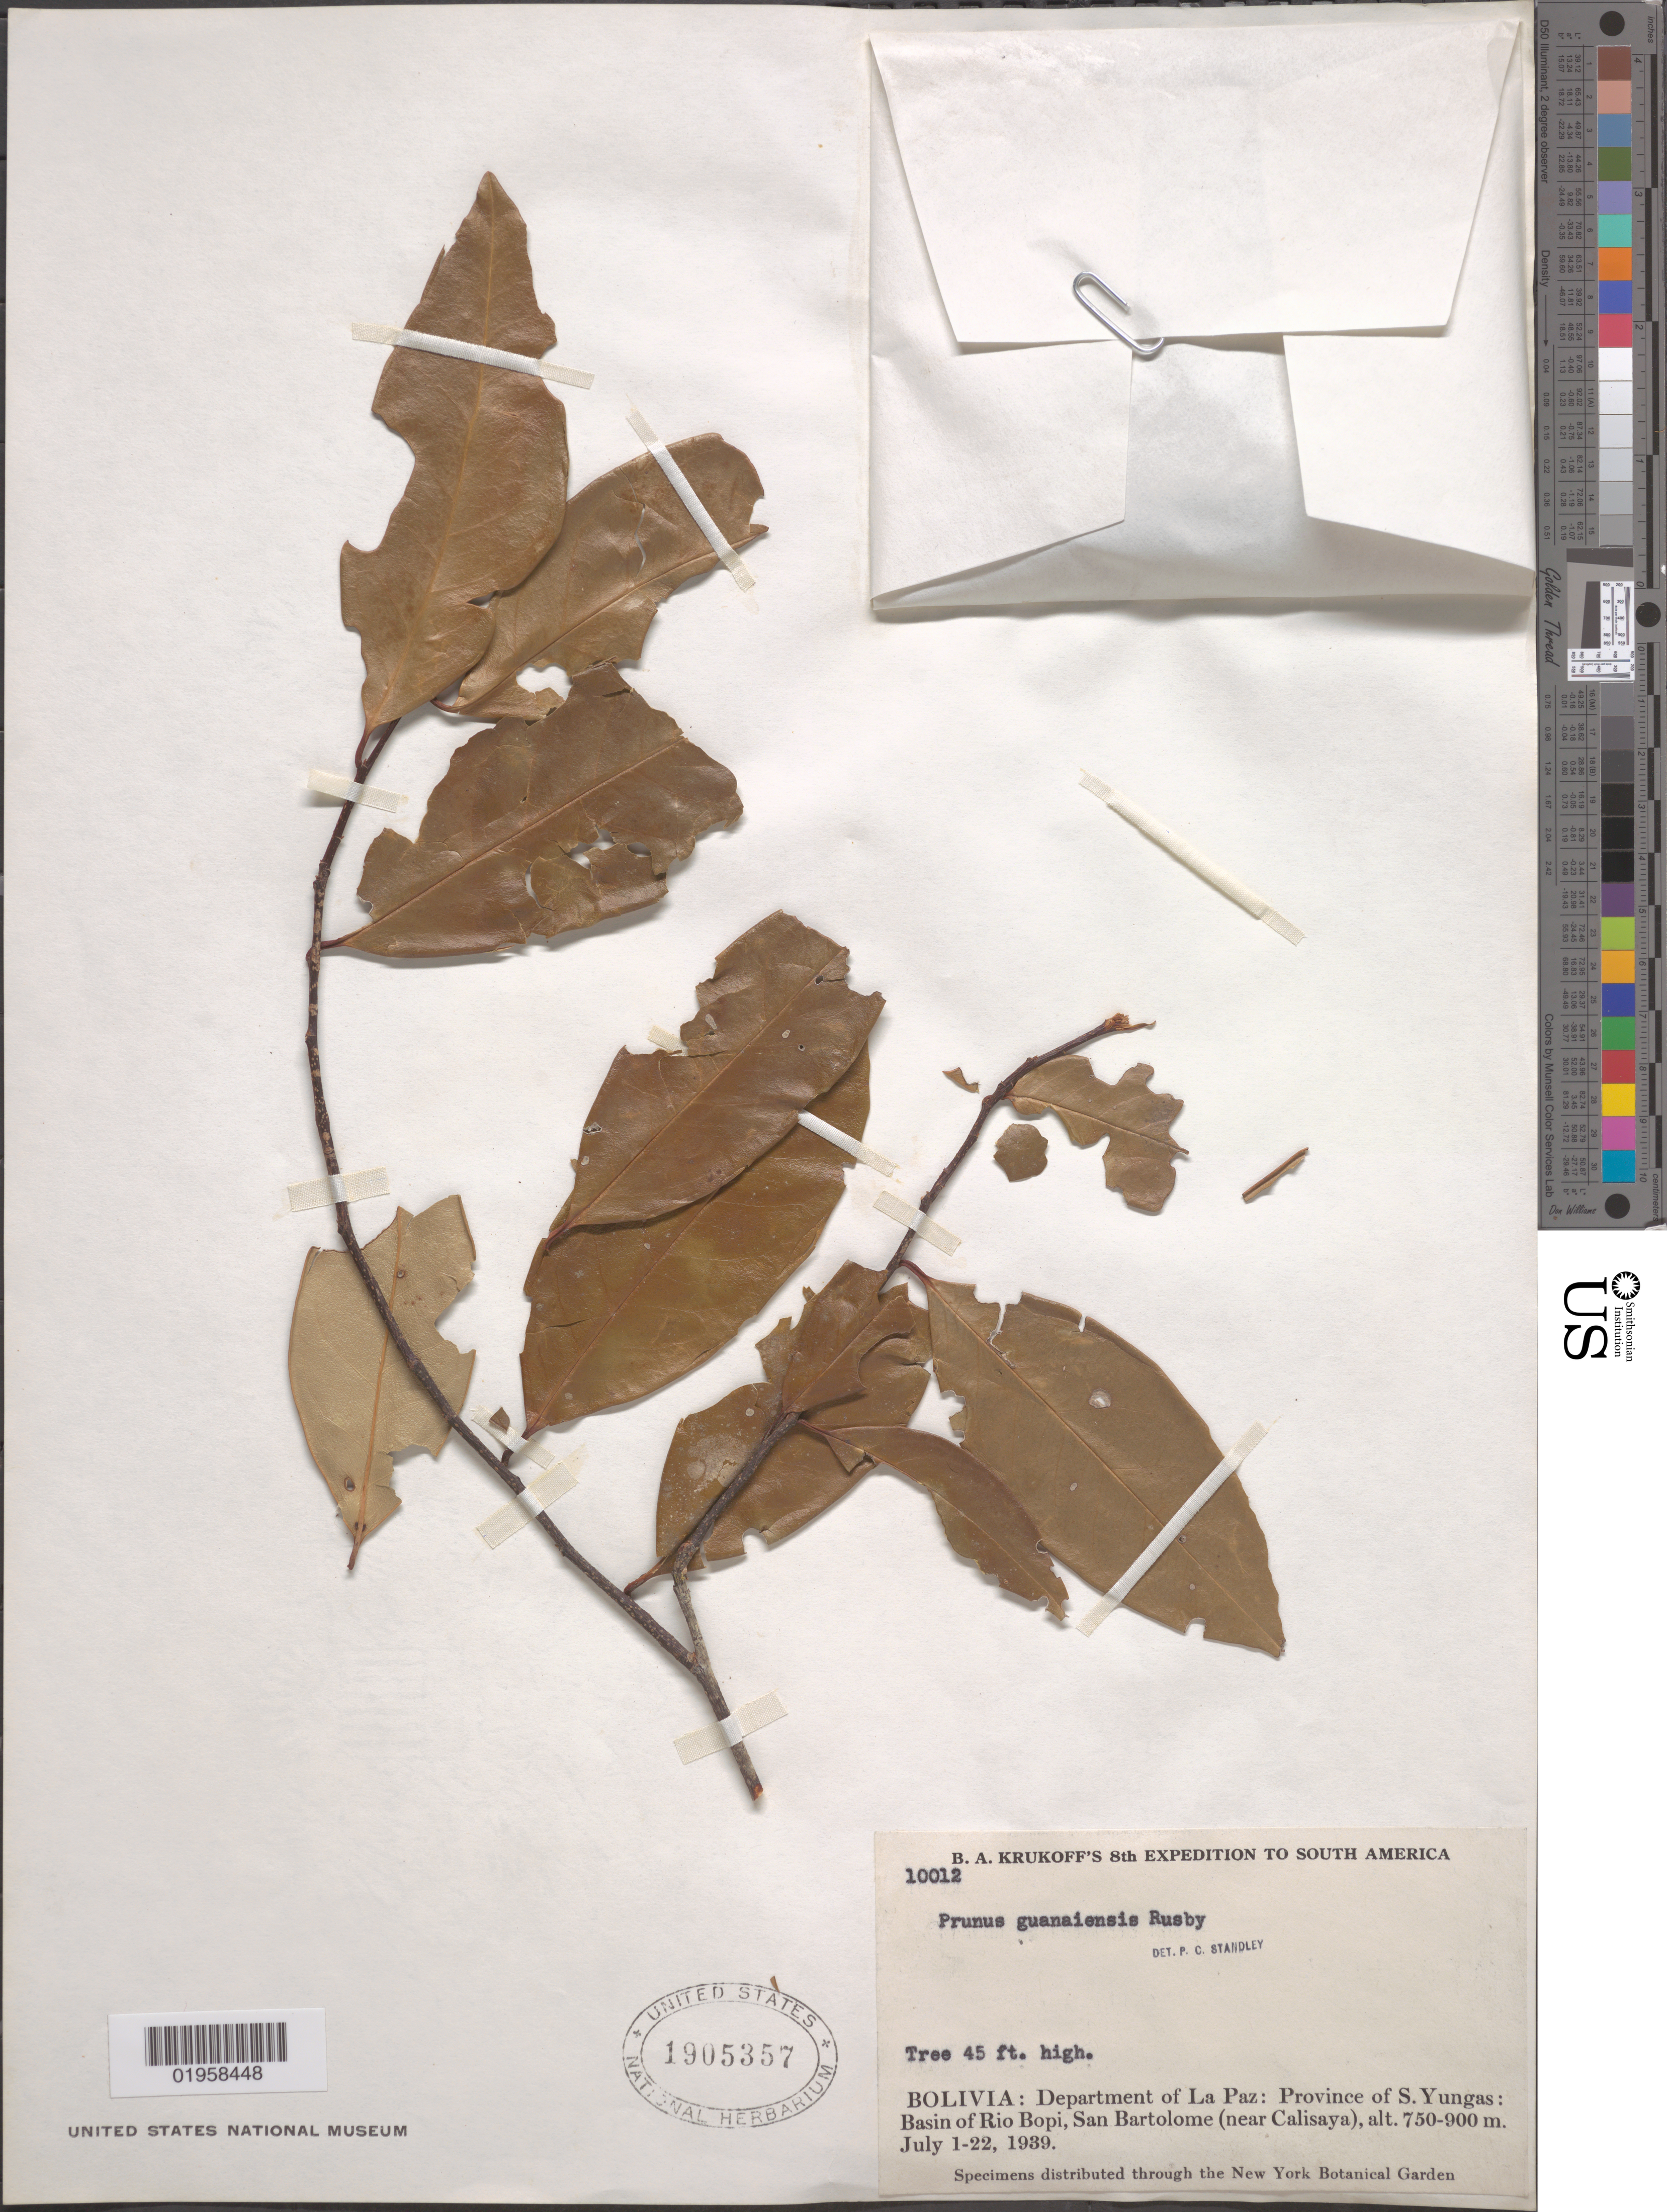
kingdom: Plantae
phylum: Tracheophyta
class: Magnoliopsida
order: Rosales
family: Rosaceae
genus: Prunus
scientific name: Prunus guanaiensis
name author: Rusby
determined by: Standley, Paul C.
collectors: B. A. Krukoff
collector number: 10012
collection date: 1939-07-01/1939-07-22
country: Bolivia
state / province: La Paz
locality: Province of S. Yungas; Basin of Rio Bopi, San Bartolome (near Calisaya)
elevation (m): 750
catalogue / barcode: US 1905357